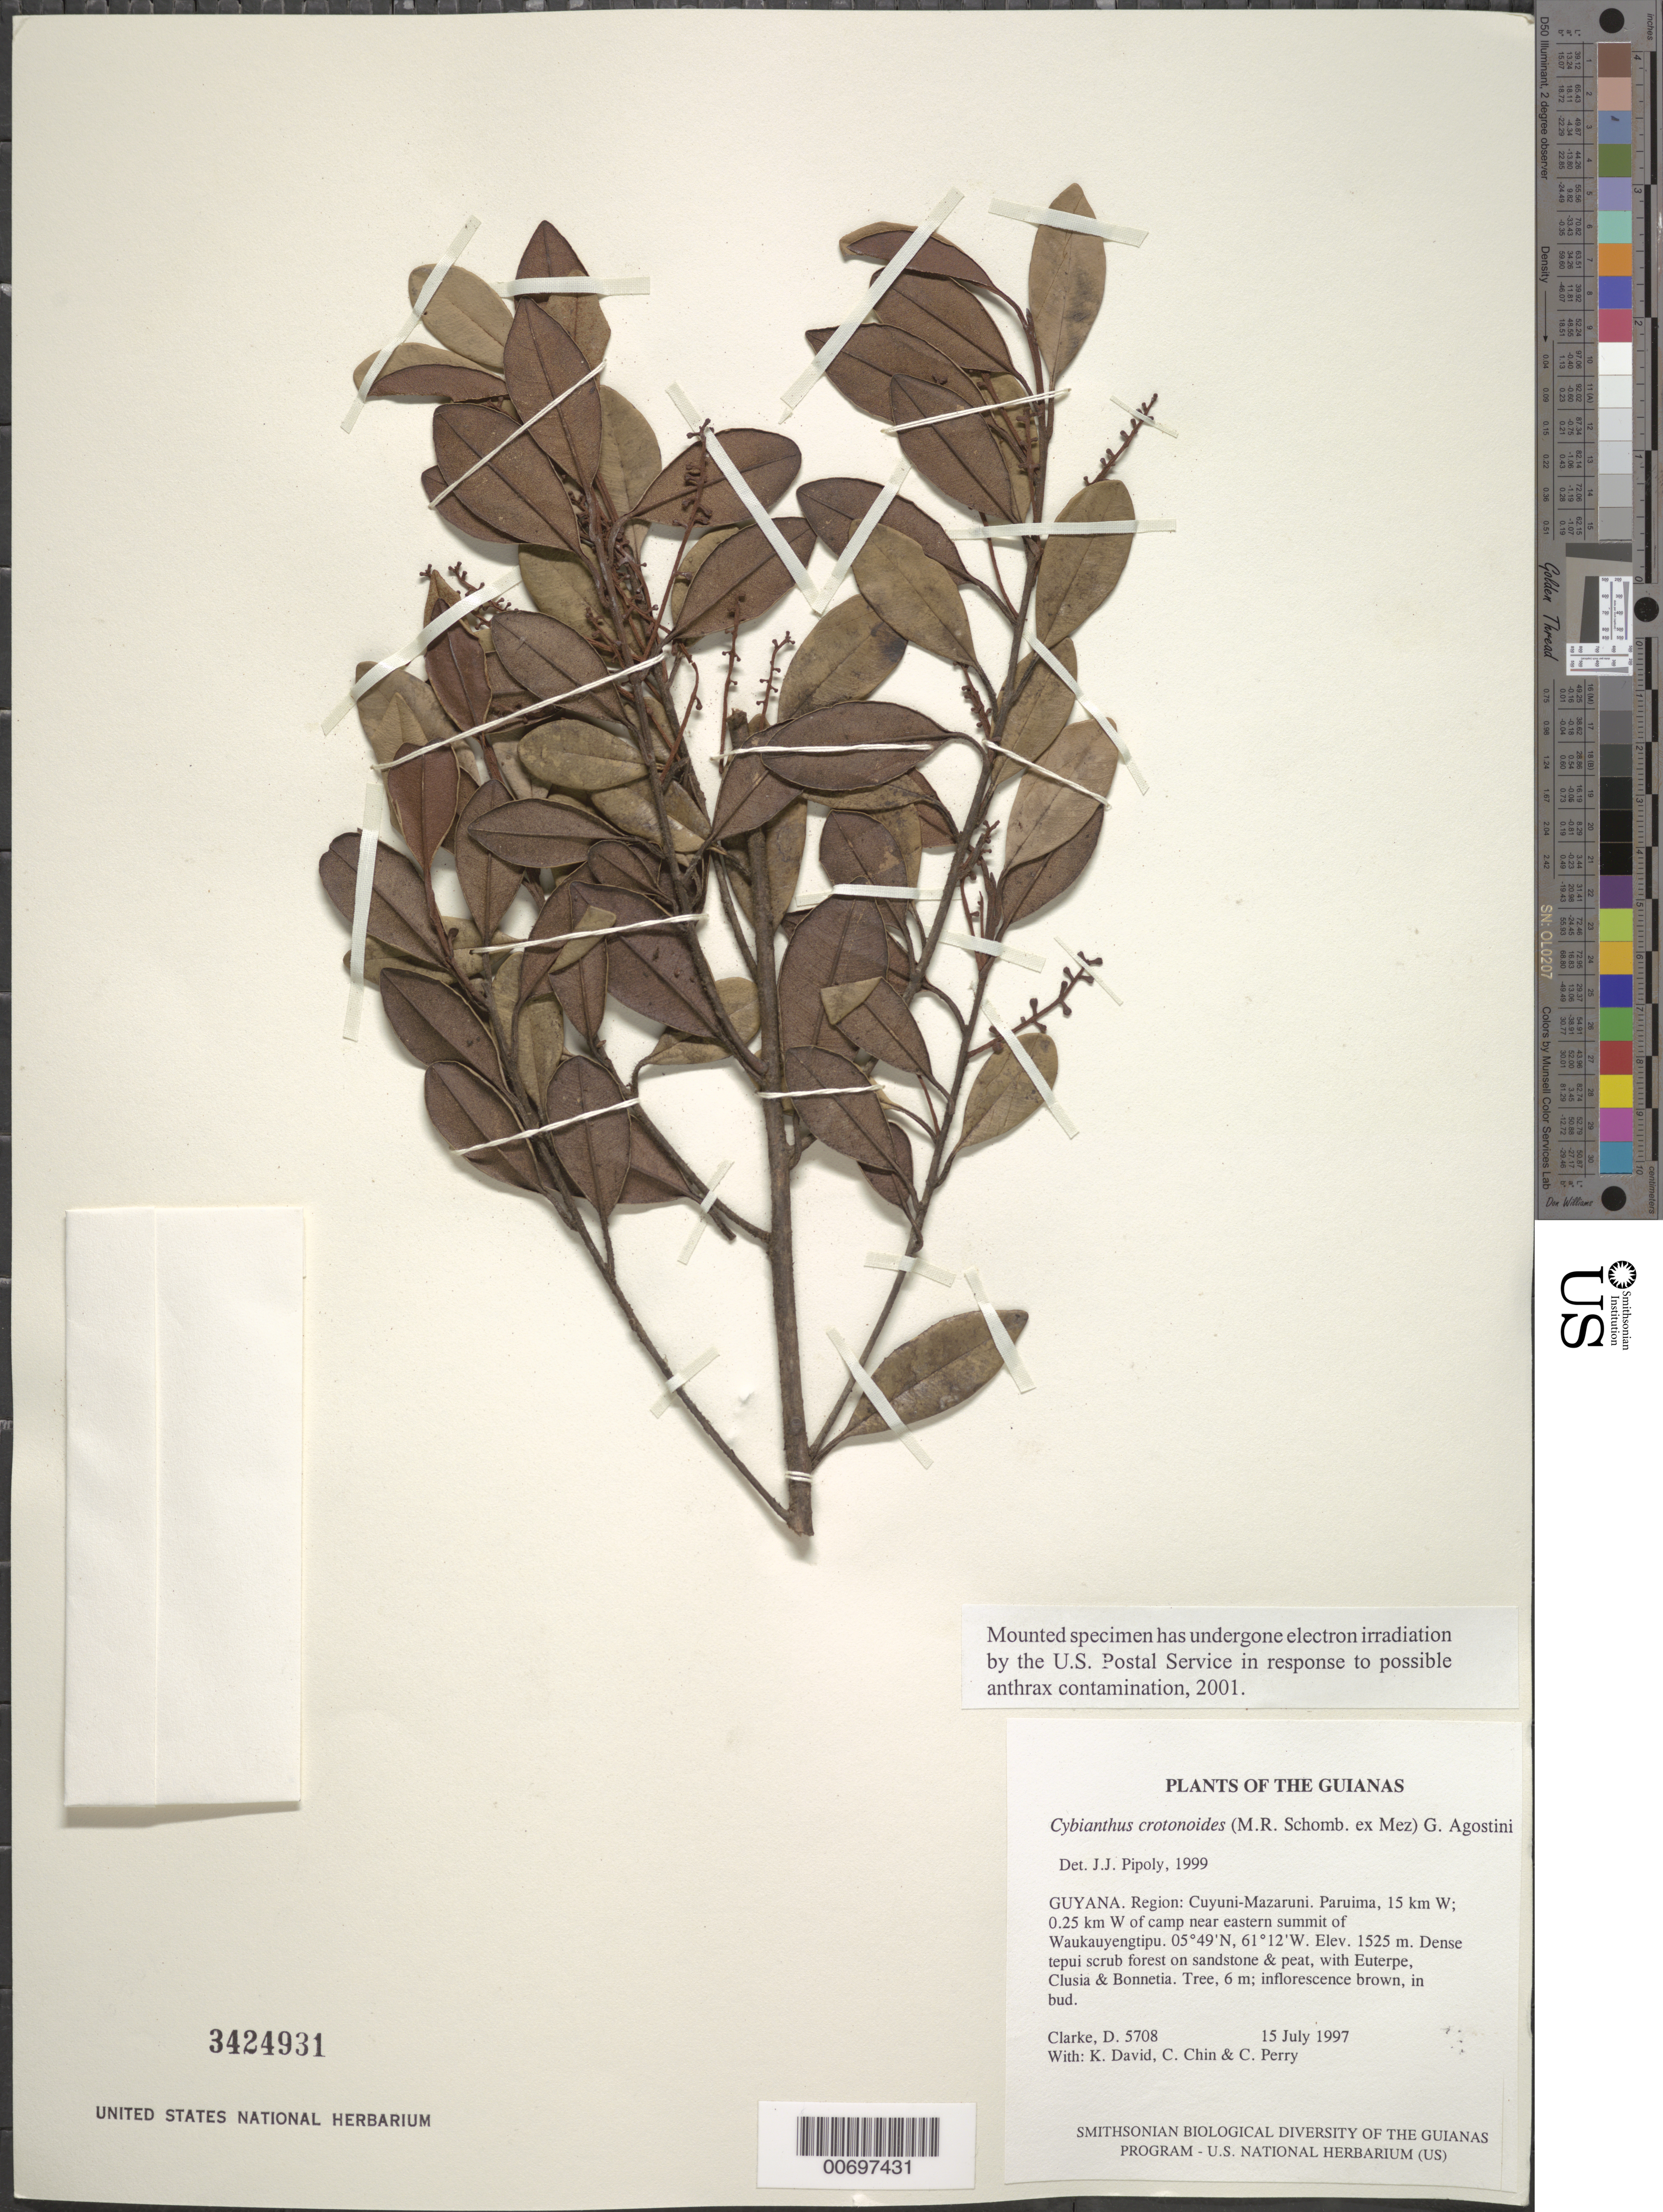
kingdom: Plantae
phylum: Tracheophyta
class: Magnoliopsida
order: Ericales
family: Primulaceae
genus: Cybianthus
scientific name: Cybianthus crotonoides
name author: (M.R. Schomb. ex Mez) G. Agostini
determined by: Pipoly, J. J., III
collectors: H. D. Clarke, K. David, C. Chin & C. Perry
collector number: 5708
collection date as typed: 15 July 1997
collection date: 1997-07-15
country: Guyana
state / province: Cuyuni-Mazaruni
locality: Paruima, 15 km W; 0.25 km W of camp near eastern summit of Waukauyengtipu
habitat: Dense tepui scrub forest on sandstone & peat, with Euterpe, Clusia & Bonnetia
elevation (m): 1525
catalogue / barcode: US 3424931